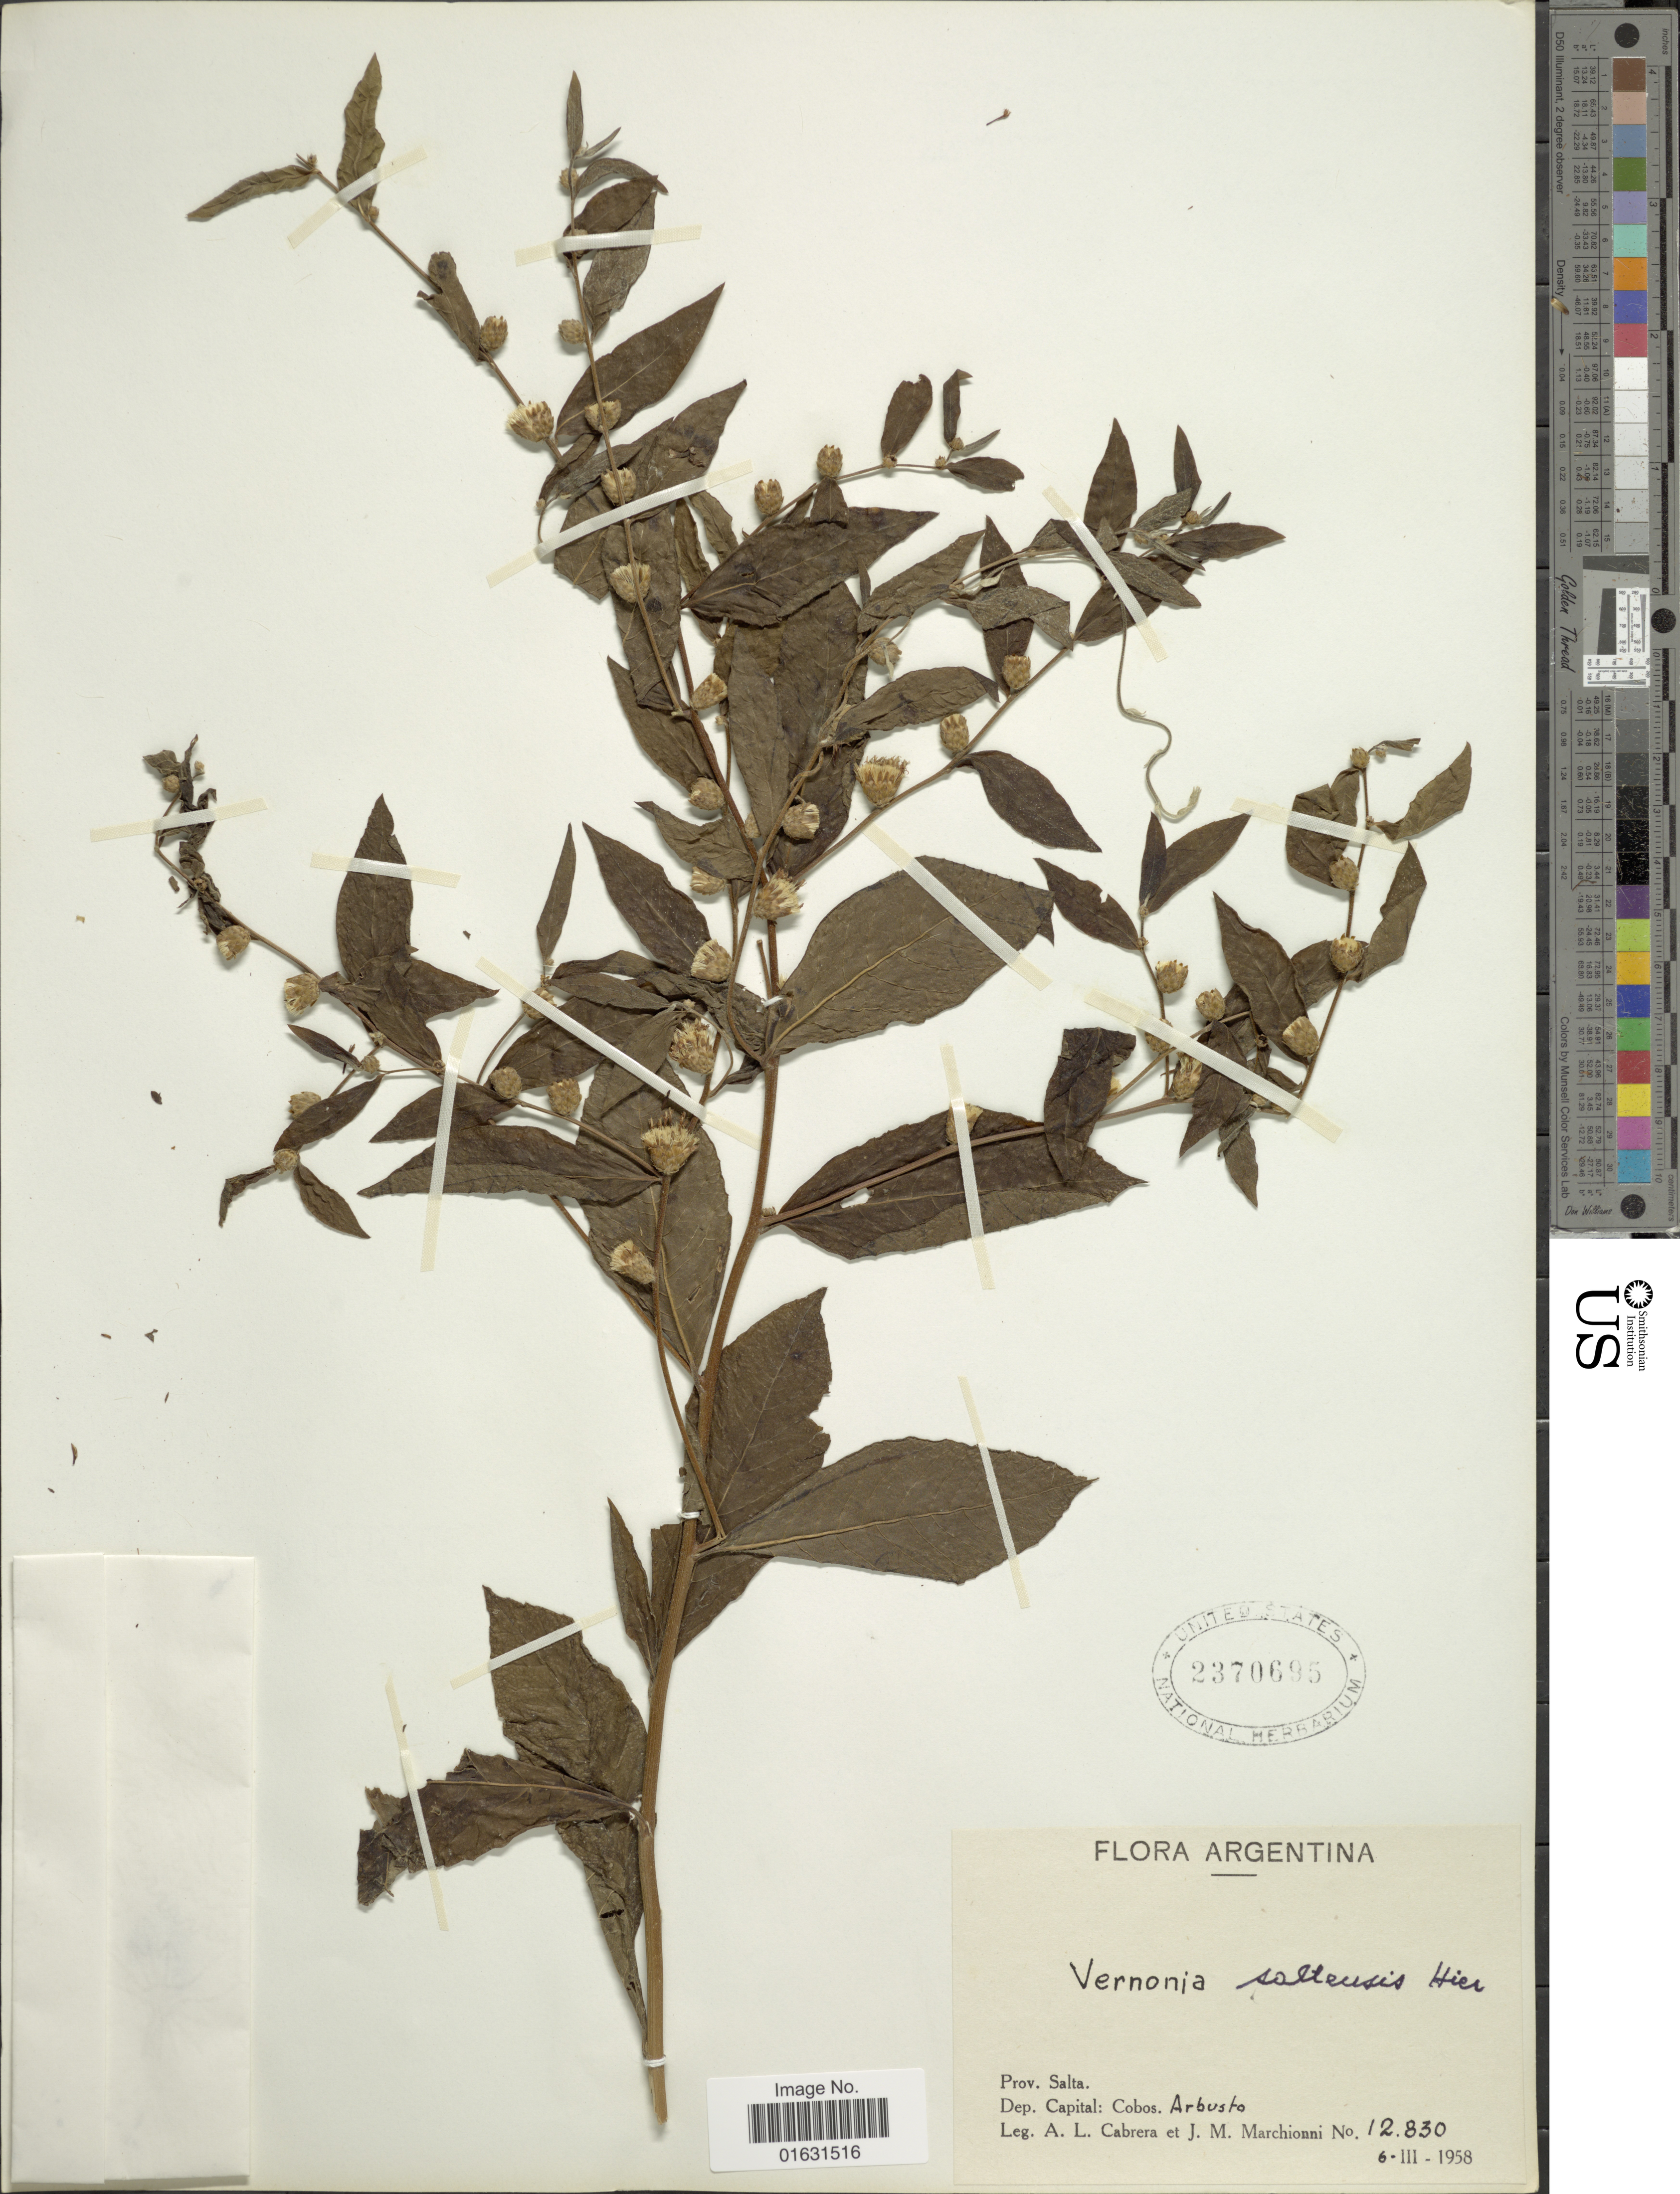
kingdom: Plantae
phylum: Tracheophyta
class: Magnoliopsida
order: Asterales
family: Asteraceae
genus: Lessingianthus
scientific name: Lessingianthus saltensis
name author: (Hieron.) H. Rob.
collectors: A. L. Cabrera & J. Marchionni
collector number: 12830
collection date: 1958-03-06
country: Argentina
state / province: Salta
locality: Dep. Capital: Cobos, Arbusto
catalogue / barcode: US 2370695